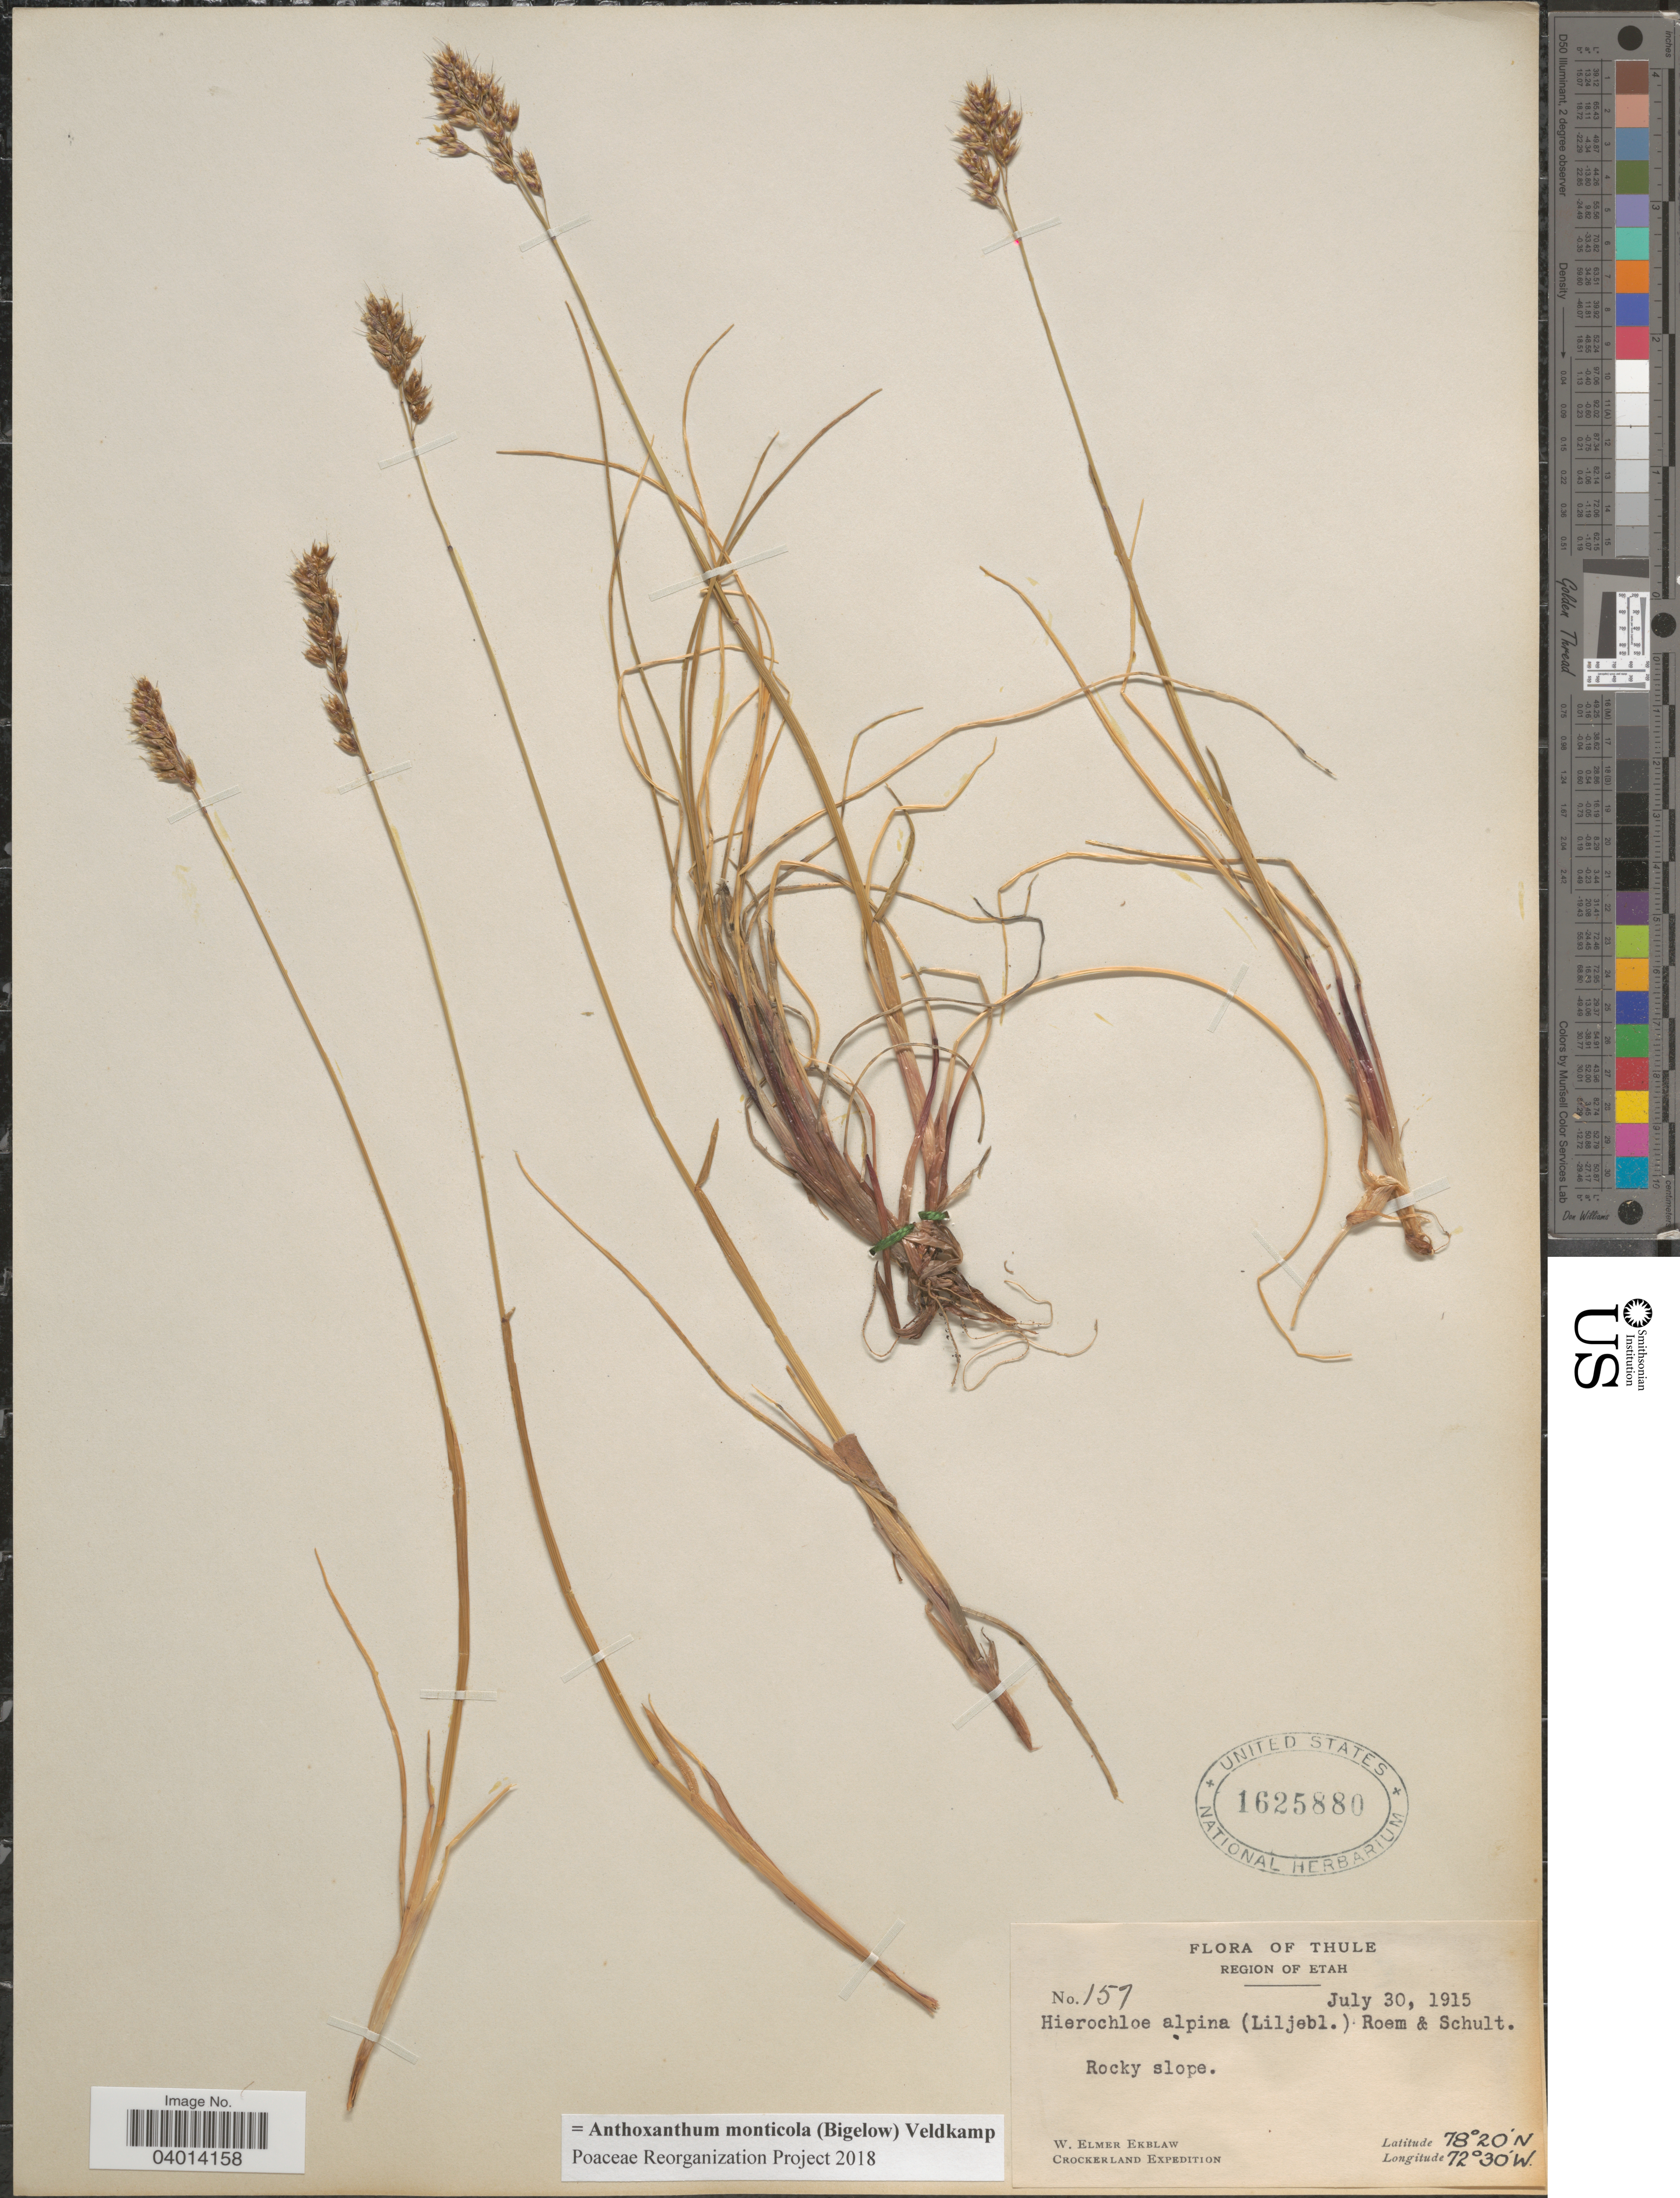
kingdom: Plantae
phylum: Tracheophyta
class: Liliopsida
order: Poales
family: Poaceae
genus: Anthoxanthum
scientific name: Anthoxanthum monticola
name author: (Bigelow) Veldkamp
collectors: W. Ekblaw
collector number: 157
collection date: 1915-07-30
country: Greenland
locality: Thule. Region of Etah.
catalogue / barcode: US 1625880